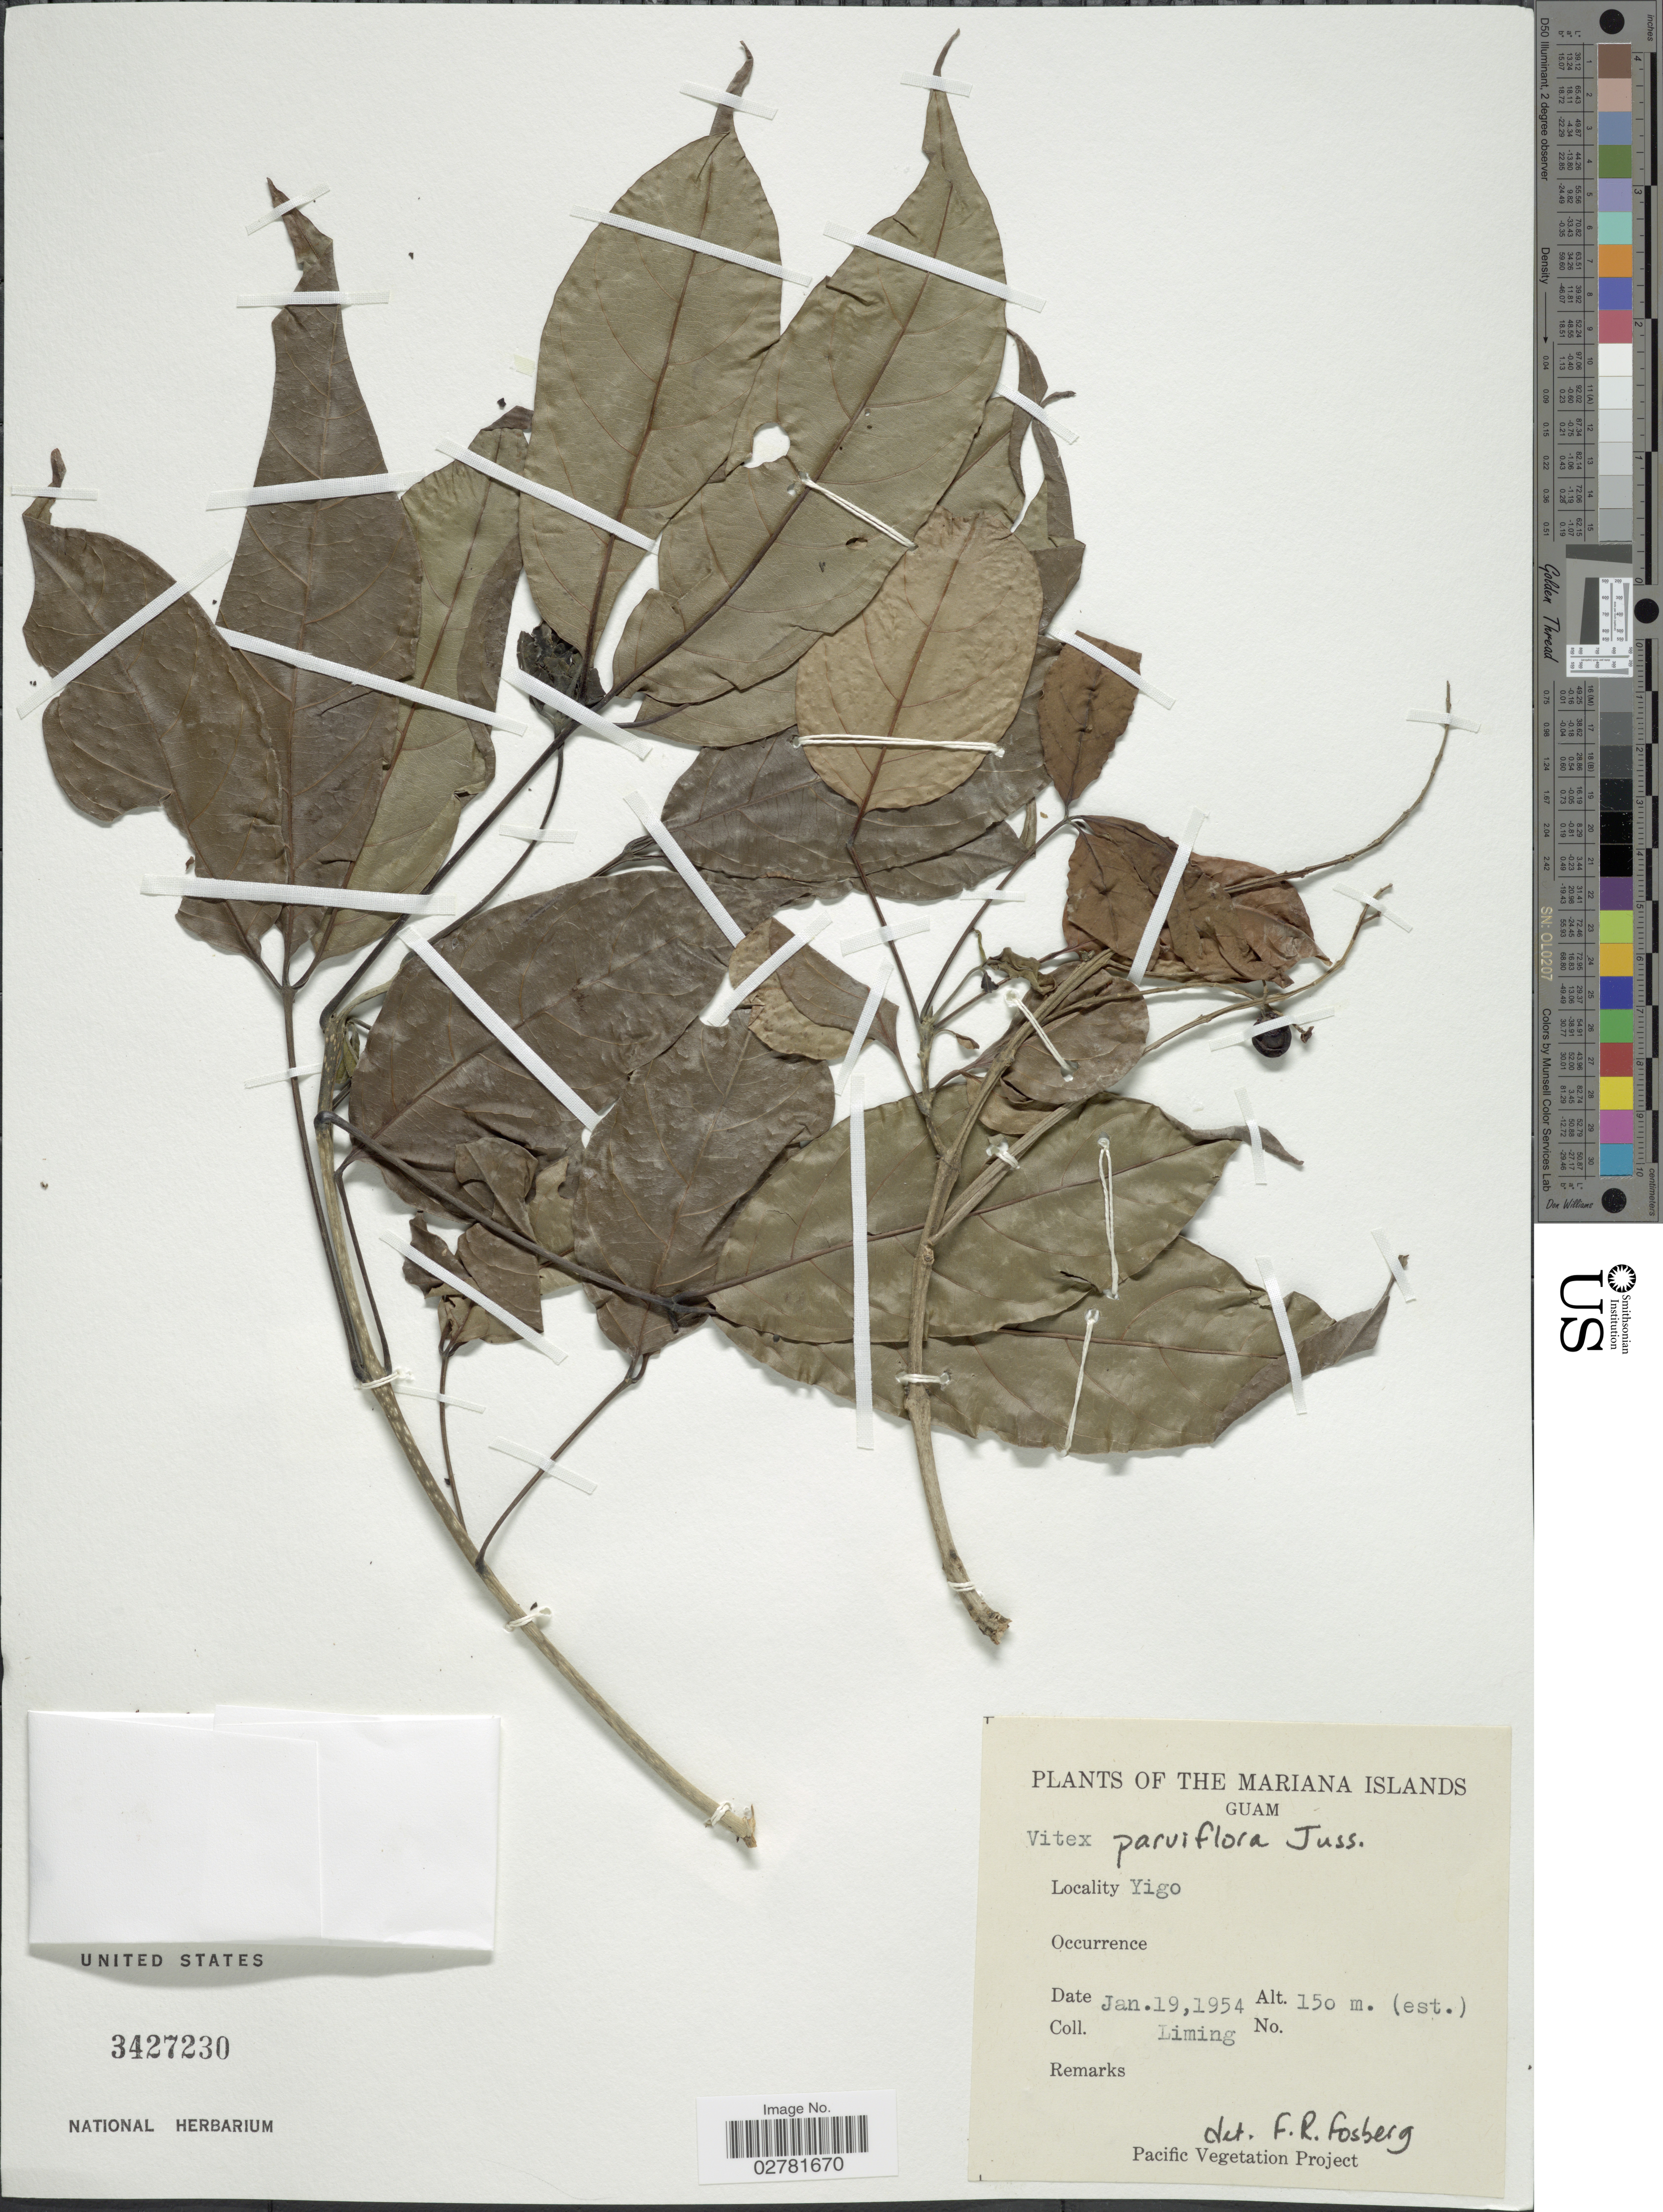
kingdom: Plantae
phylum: Tracheophyta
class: Magnoliopsida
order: Lamiales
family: Lamiaceae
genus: Vitex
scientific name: Vitex parviflora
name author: Juss.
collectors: Liming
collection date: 1954-01-19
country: Guam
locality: Mariana Islands. Yigo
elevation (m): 150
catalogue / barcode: US 3427230